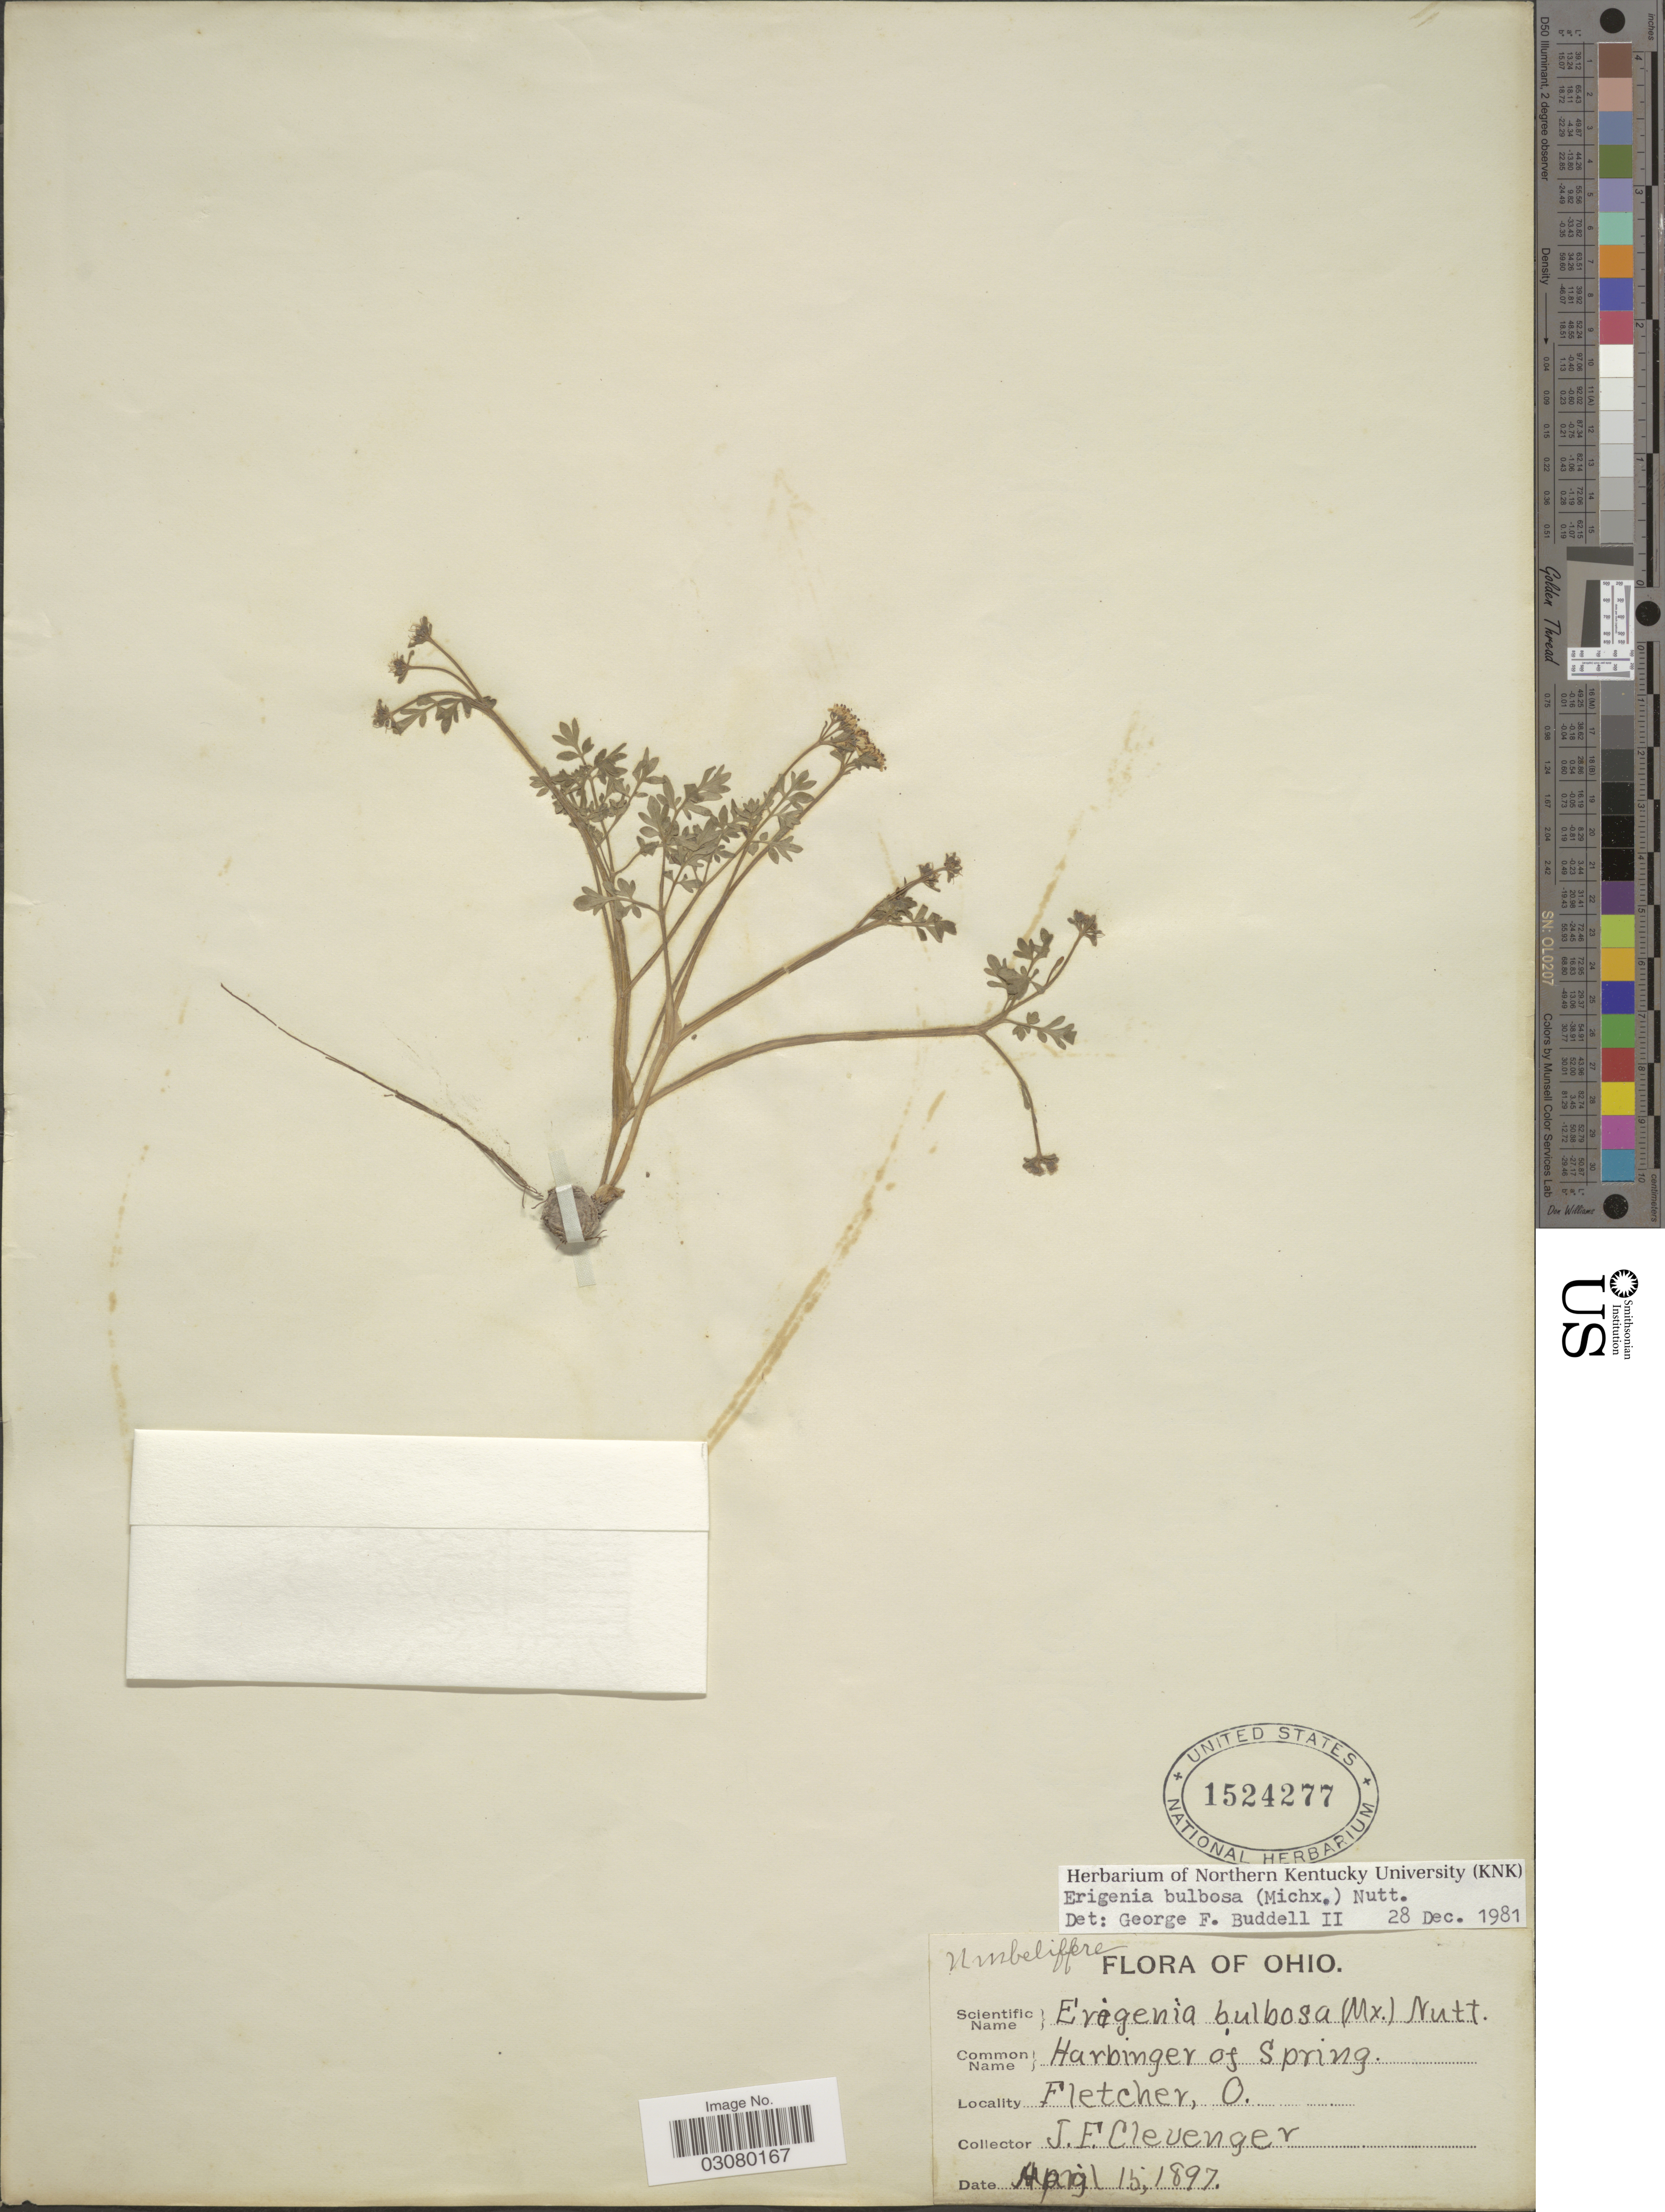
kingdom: Plantae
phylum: Tracheophyta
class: Magnoliopsida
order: Apiales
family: Apiaceae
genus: Erigenia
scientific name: Erigenia bulbosa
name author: (Michx.) Nutt.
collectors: J. Clevenger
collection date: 1897-04-15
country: United States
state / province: Ohio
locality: Fletcher.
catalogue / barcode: US 1524277